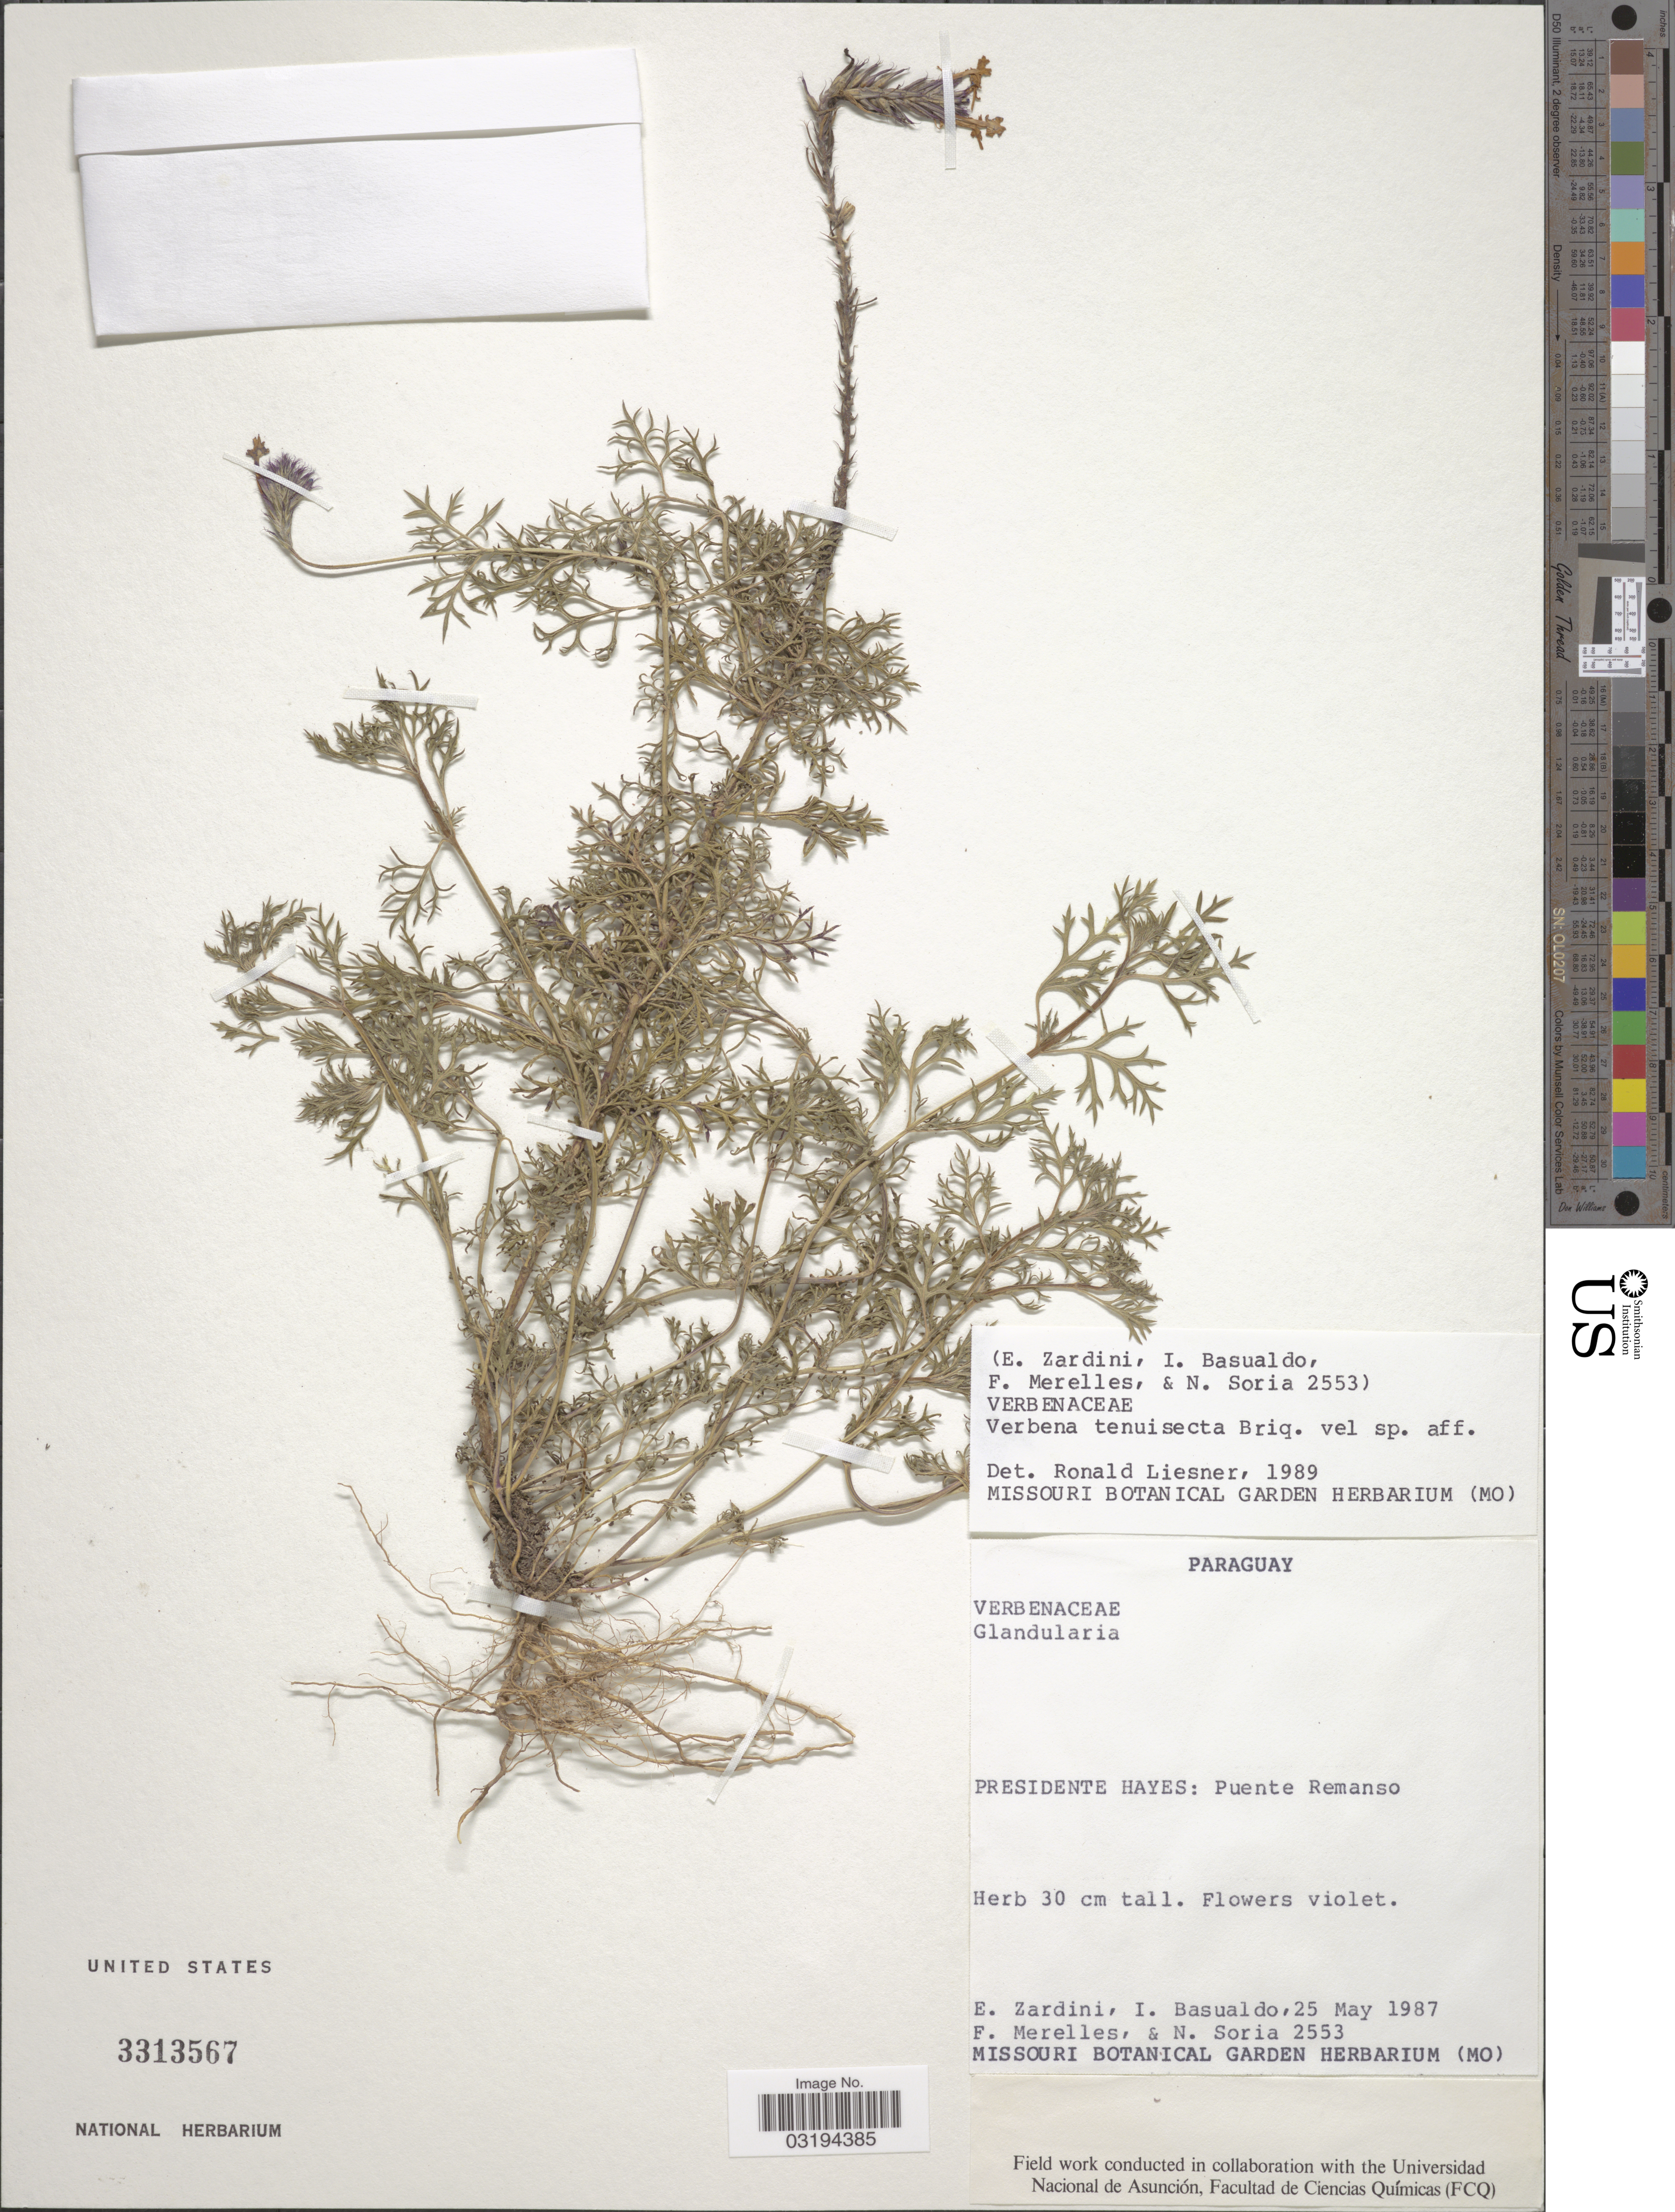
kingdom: Plantae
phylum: Tracheophyta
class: Magnoliopsida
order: Lamiales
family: Verbenaceae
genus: Verbena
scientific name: Verbena tenuisecta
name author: Briq.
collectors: E. Zardini, I. Basualdo, F. Merelles & N. Soria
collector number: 2553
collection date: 1987-05-25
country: Paraguay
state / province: Presidente Hayes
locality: Puente Remanso.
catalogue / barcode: US 3313567